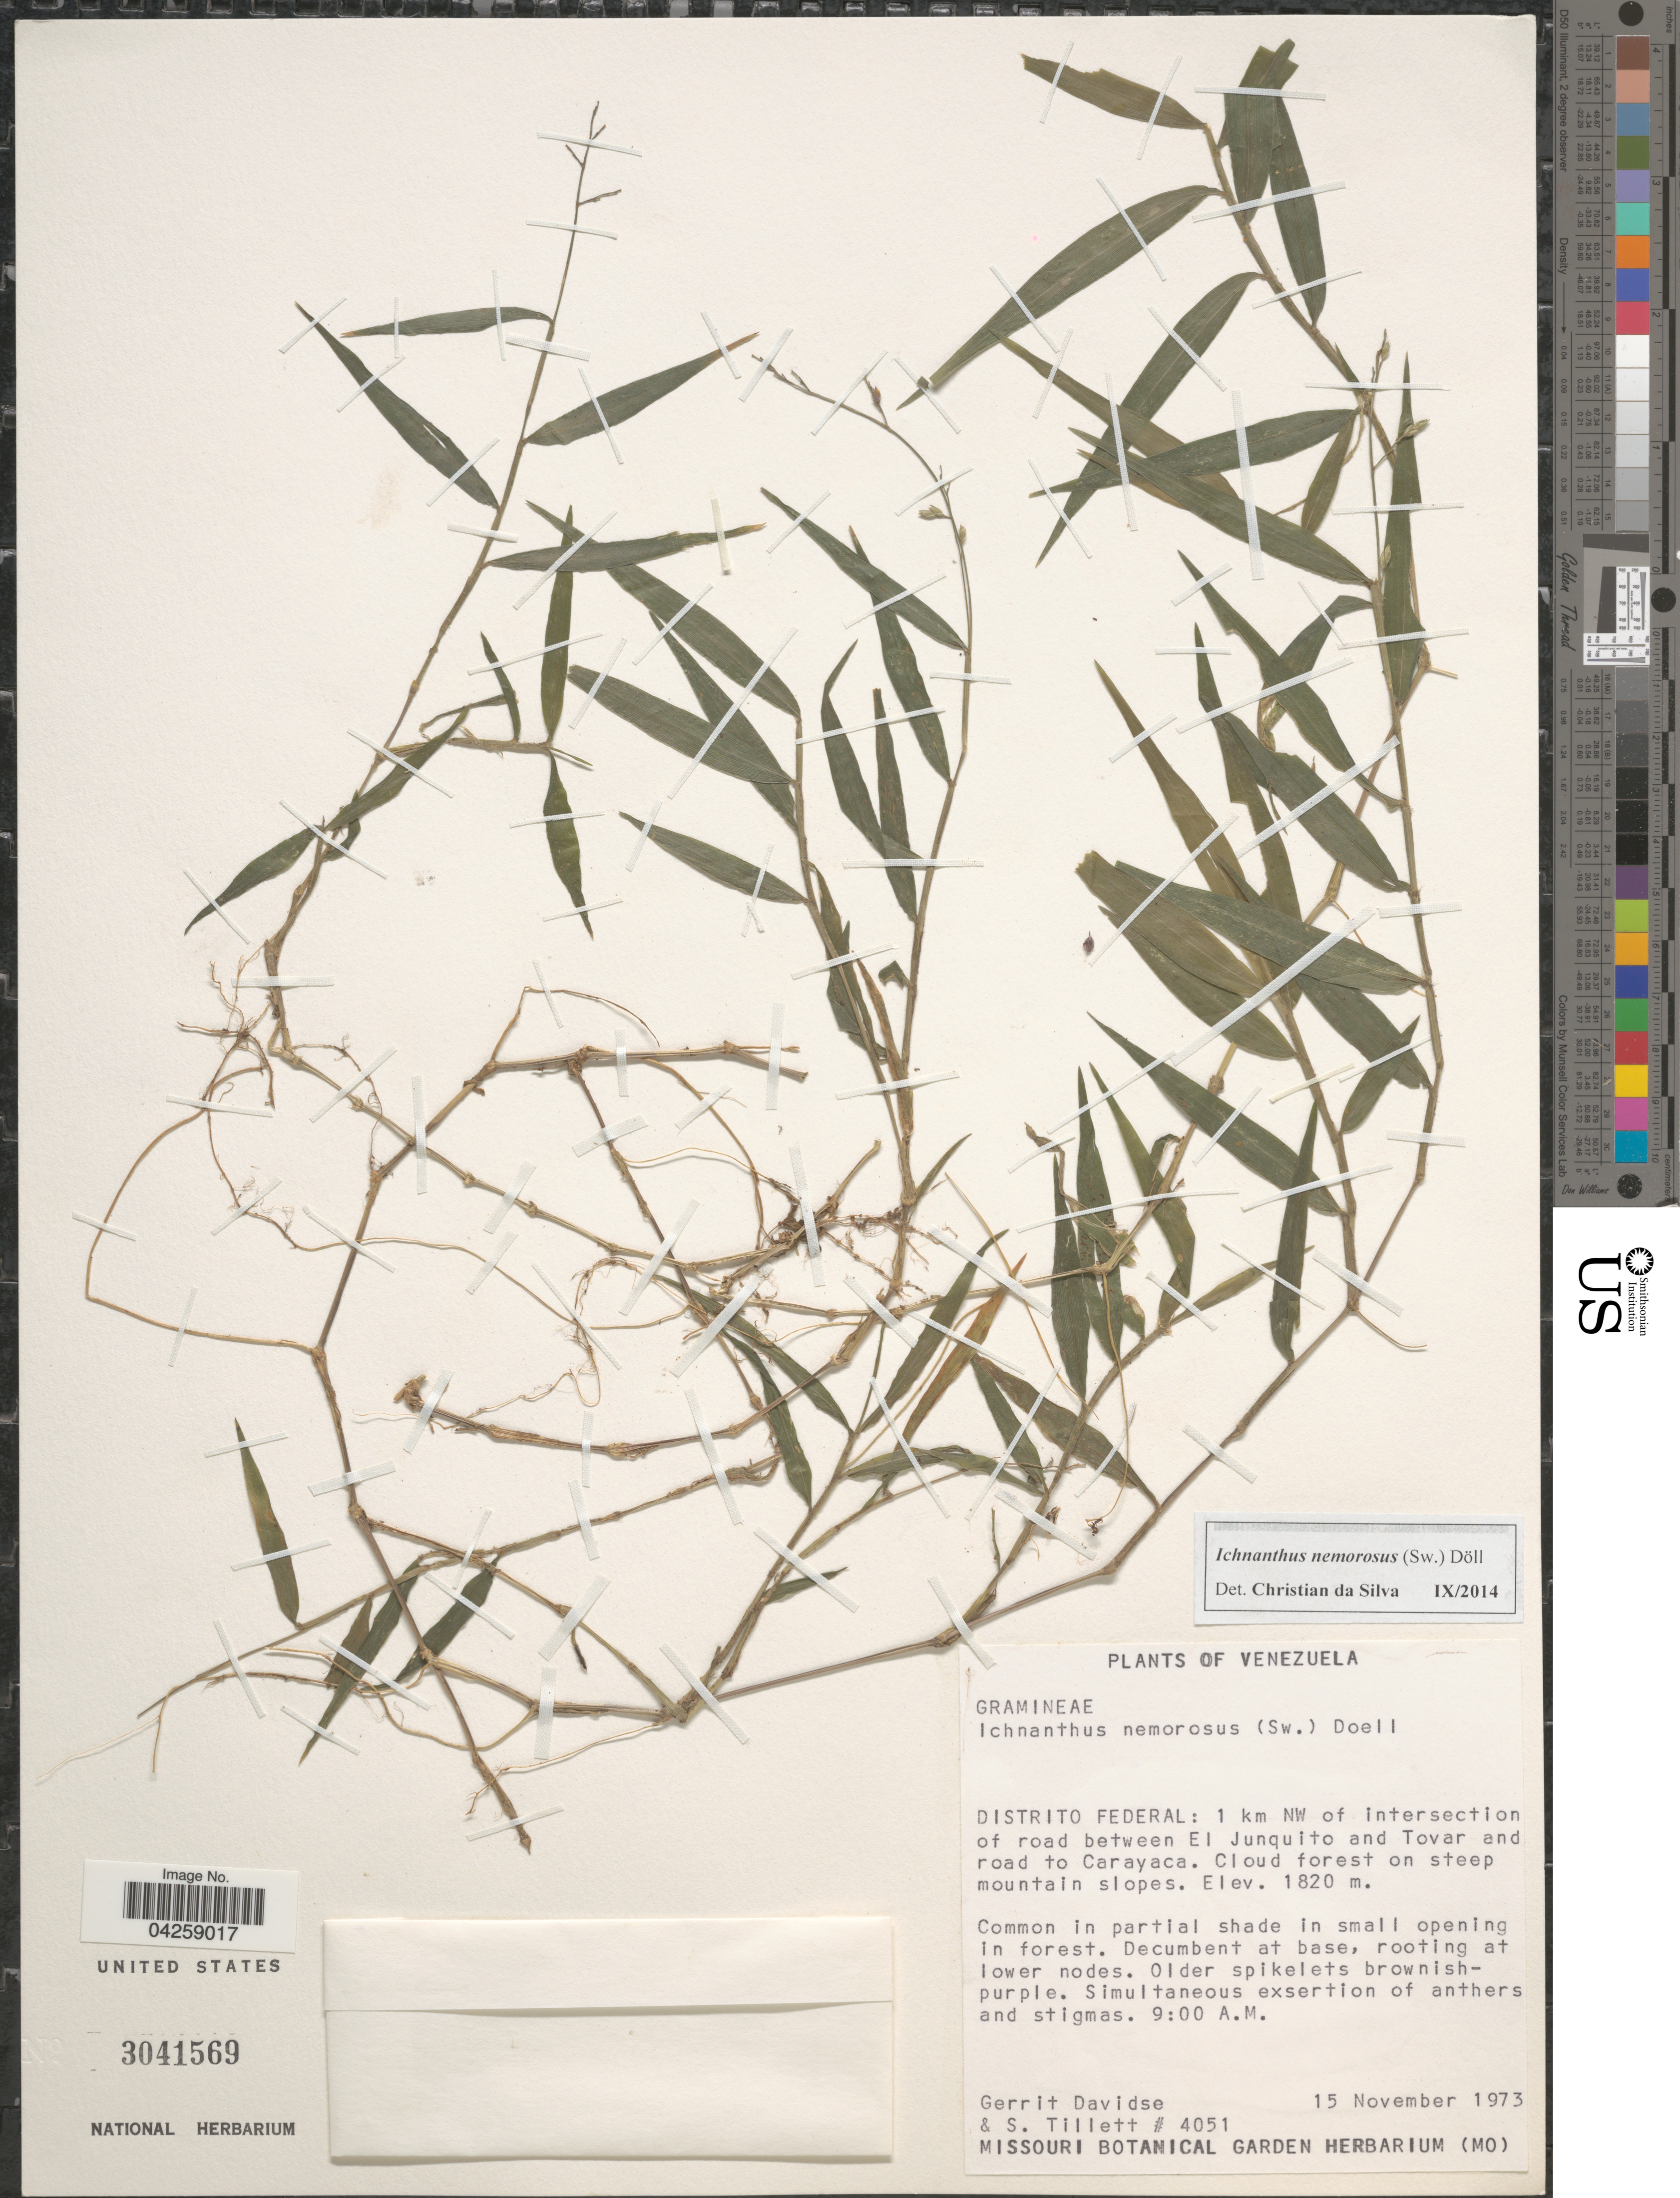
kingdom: Plantae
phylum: Tracheophyta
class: Liliopsida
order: Poales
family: Poaceae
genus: Ichnanthus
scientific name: Ichnanthus nemorosus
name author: (Sw.) Döll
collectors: G. Davidse & S. S. Tillett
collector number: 4051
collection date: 1973-11-15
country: Venezuela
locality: Distrito Federal: 1 km NW of intersection of road between El Junquito and Tovar and road to Carayaca. Cloud forest on steep mountain slopes. Common in partial shade in small opening in forest.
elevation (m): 1820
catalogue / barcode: US 3041569